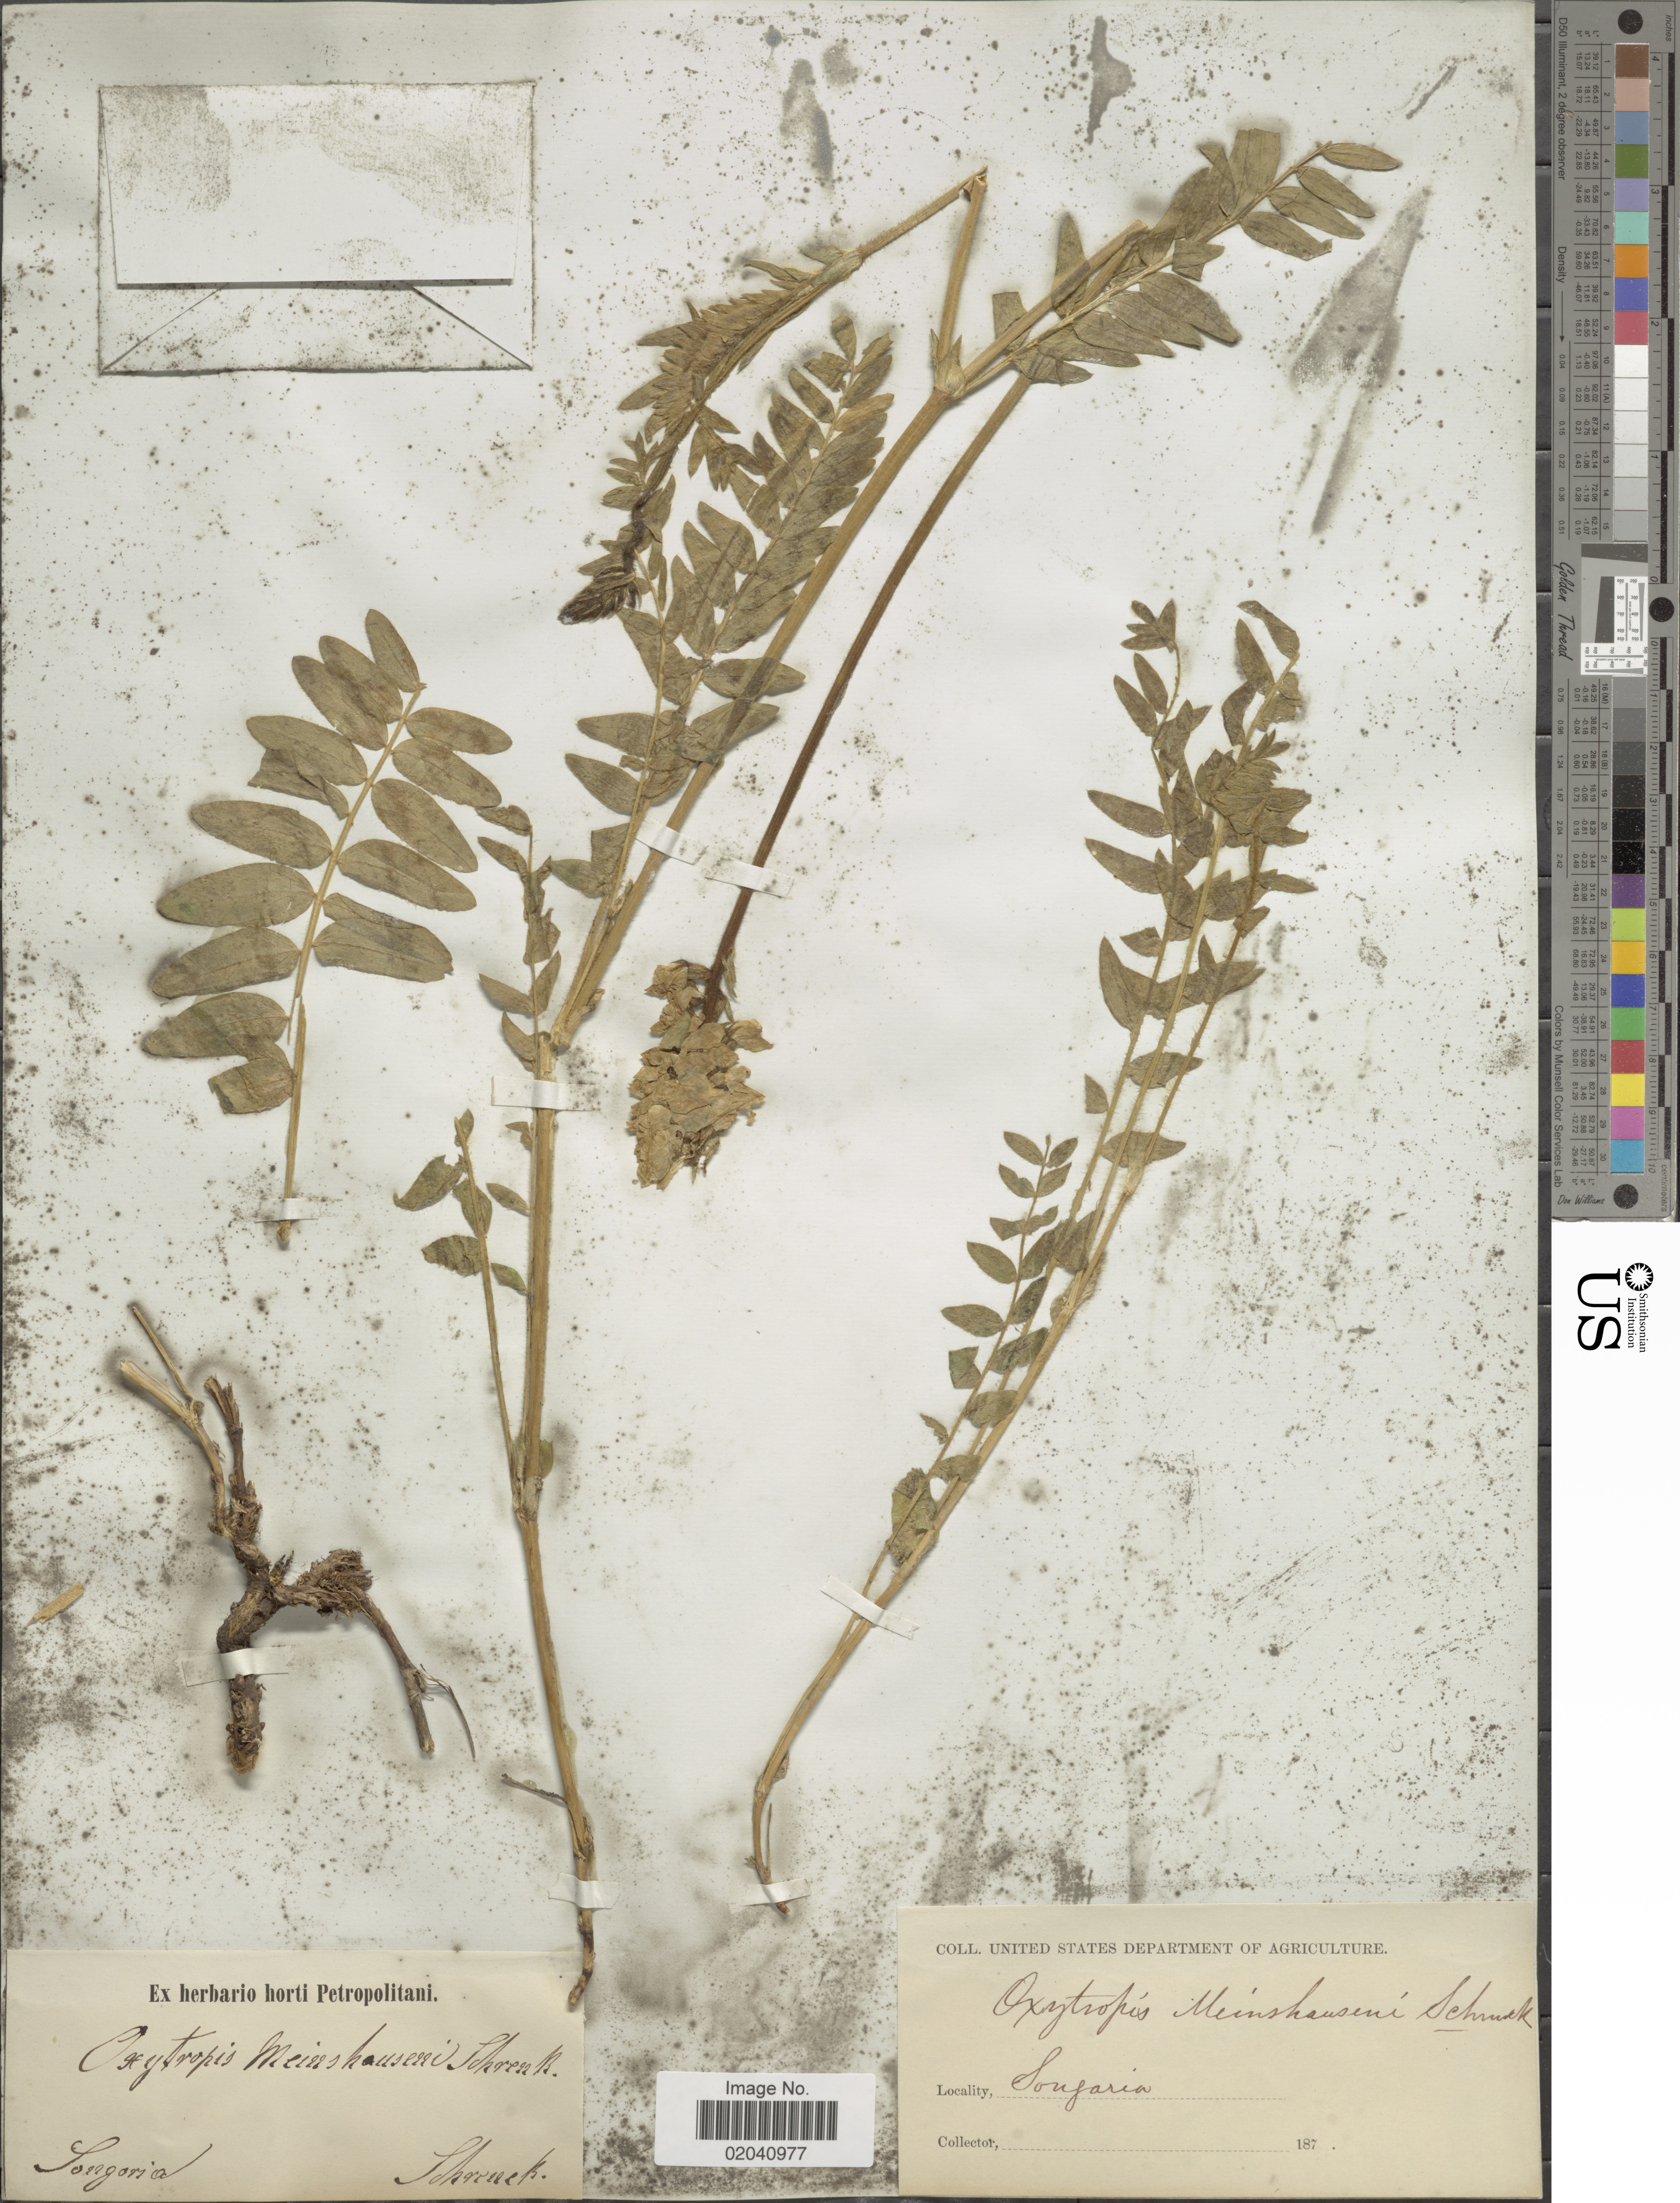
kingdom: Plantae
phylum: Tracheophyta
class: Magnoliopsida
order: Fabales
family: Fabaceae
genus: Oxytropis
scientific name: Oxytropis meinshauseni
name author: Schrenk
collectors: -- Schrenck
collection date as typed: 187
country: Kazakhstan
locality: Songarei